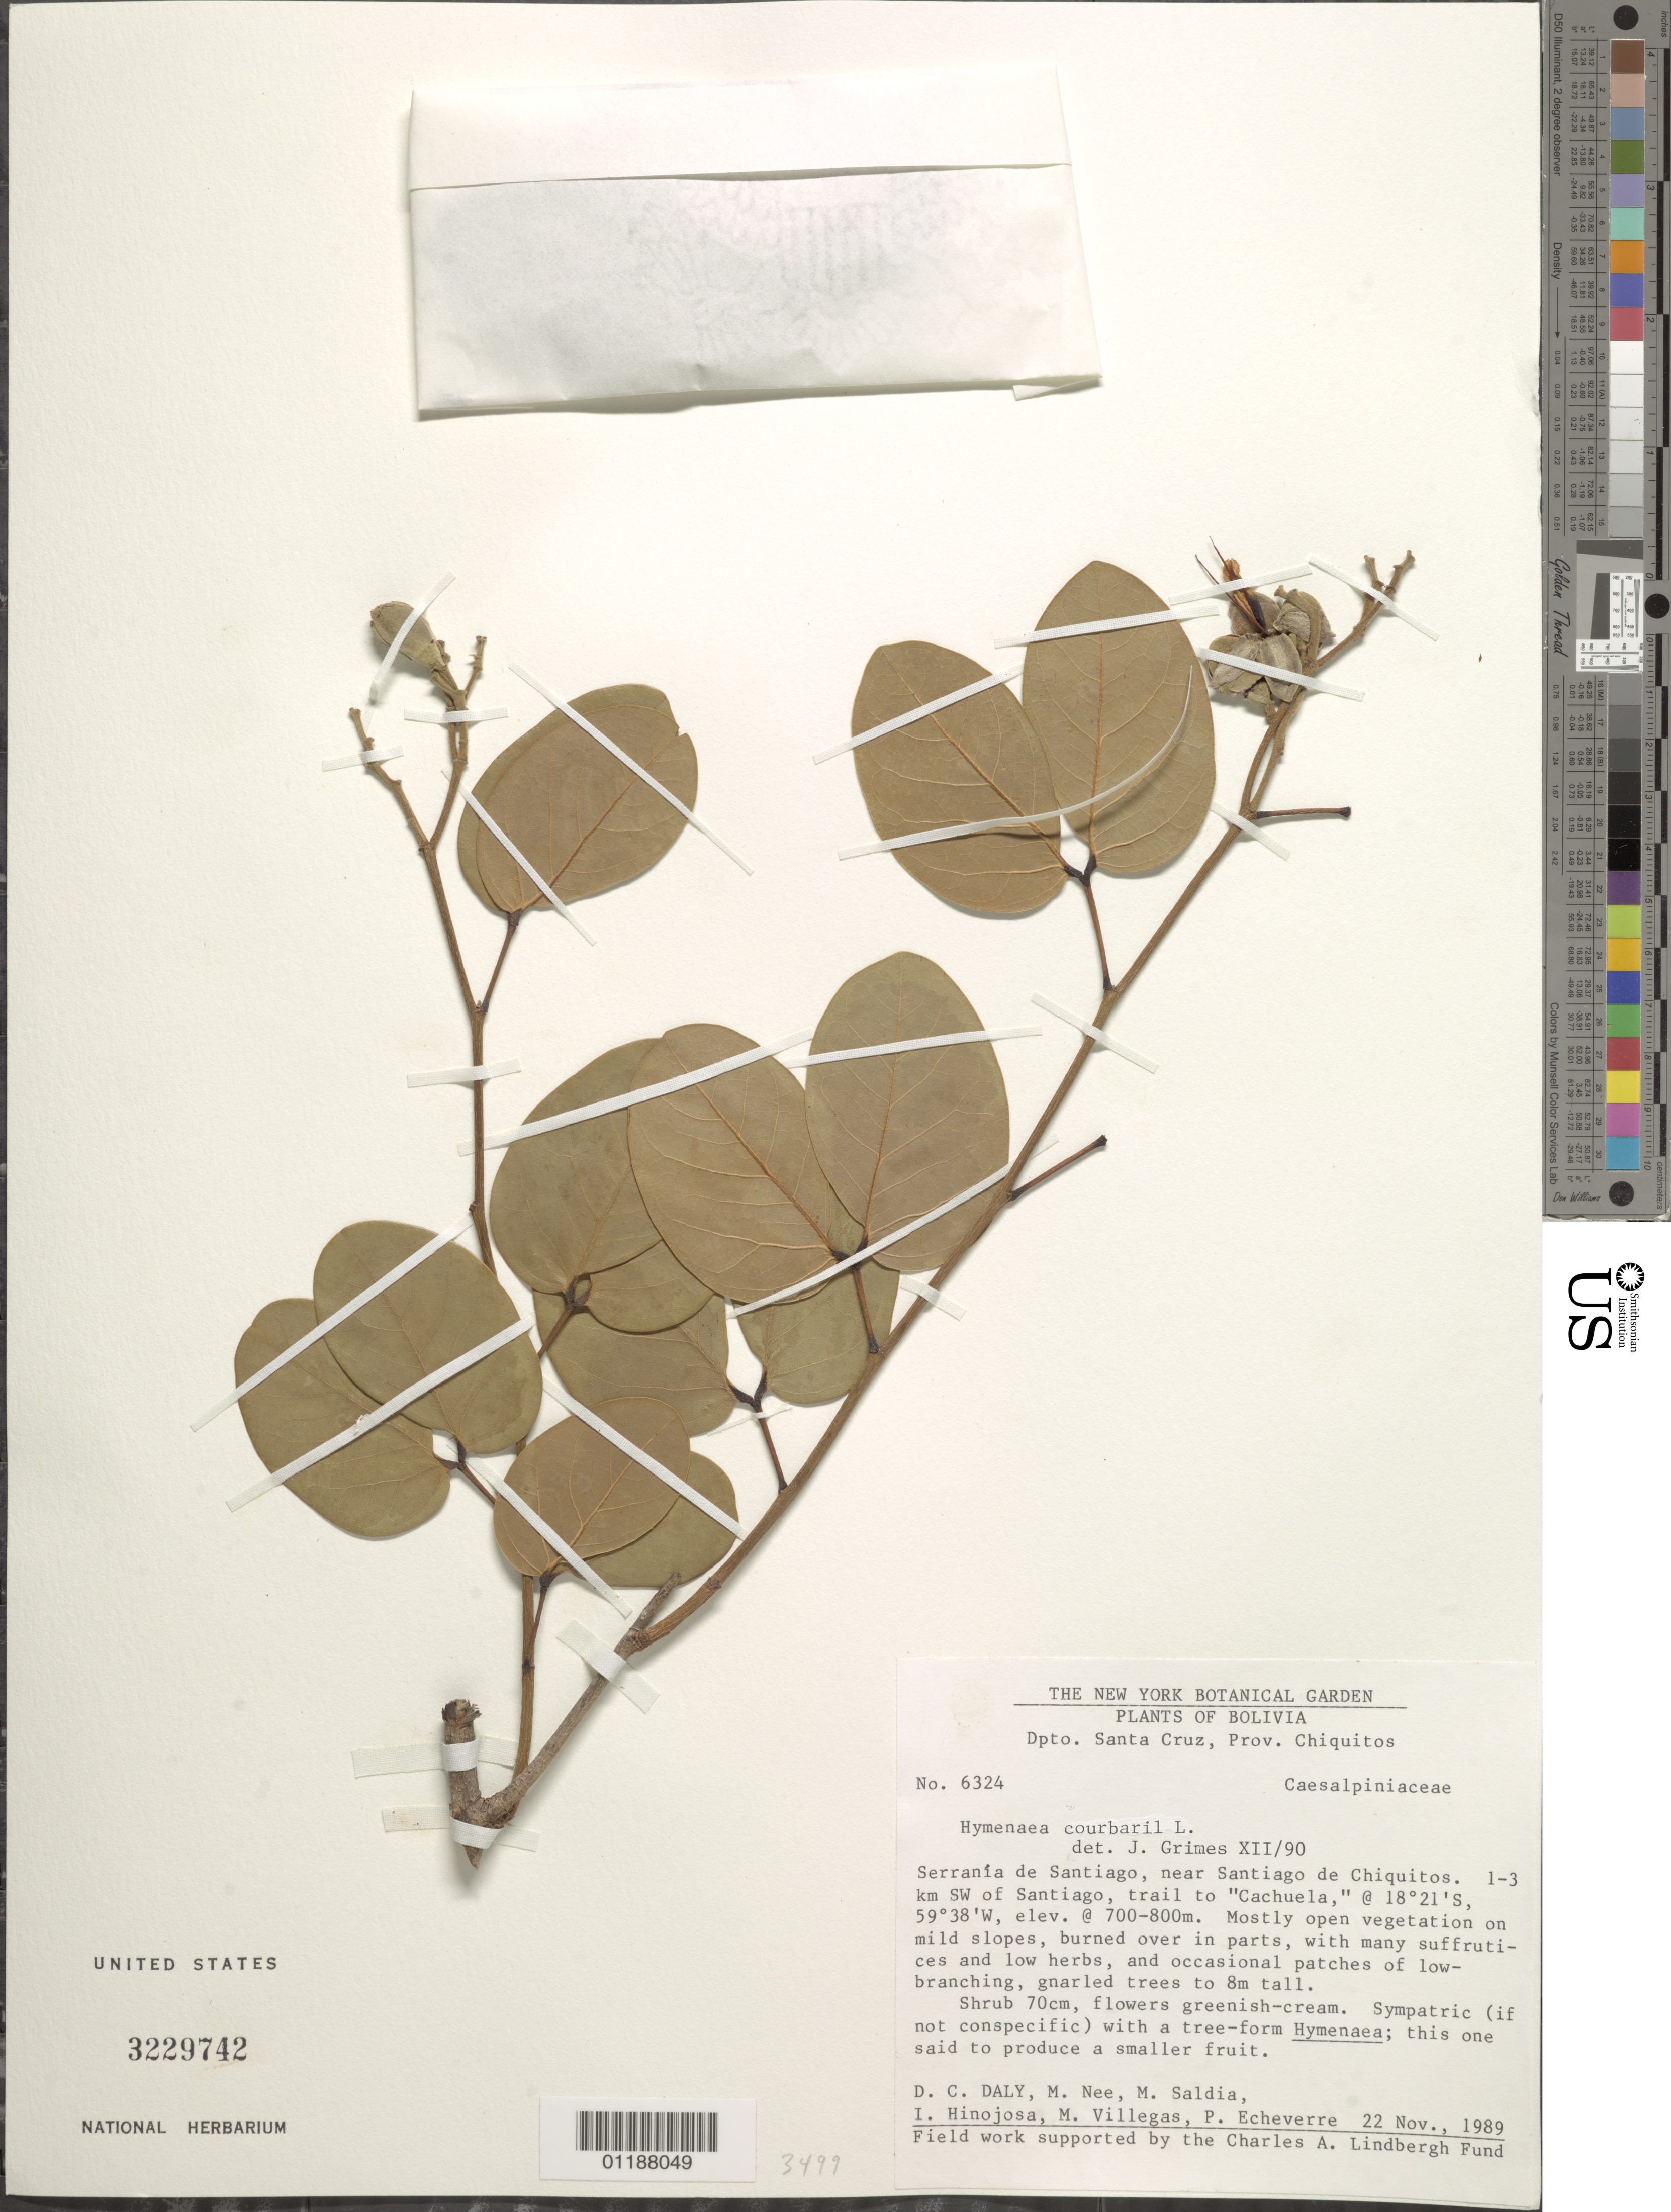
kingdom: Plantae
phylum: Tracheophyta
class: Magnoliopsida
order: Fabales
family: Fabaceae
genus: Hymenaea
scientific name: Hymenaea courbaril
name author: L.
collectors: D. C. Daly, M. Nee, M. Saldia, I. Hinojosa, M. Villegas & P. Echeverre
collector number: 6324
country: Bolivia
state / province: Santa Cruz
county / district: Chiquitos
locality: Serraia de Santiago, near Santiago de Chiquitos, SW of Santiago, trail to Cachuela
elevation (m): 700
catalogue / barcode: US 3229742